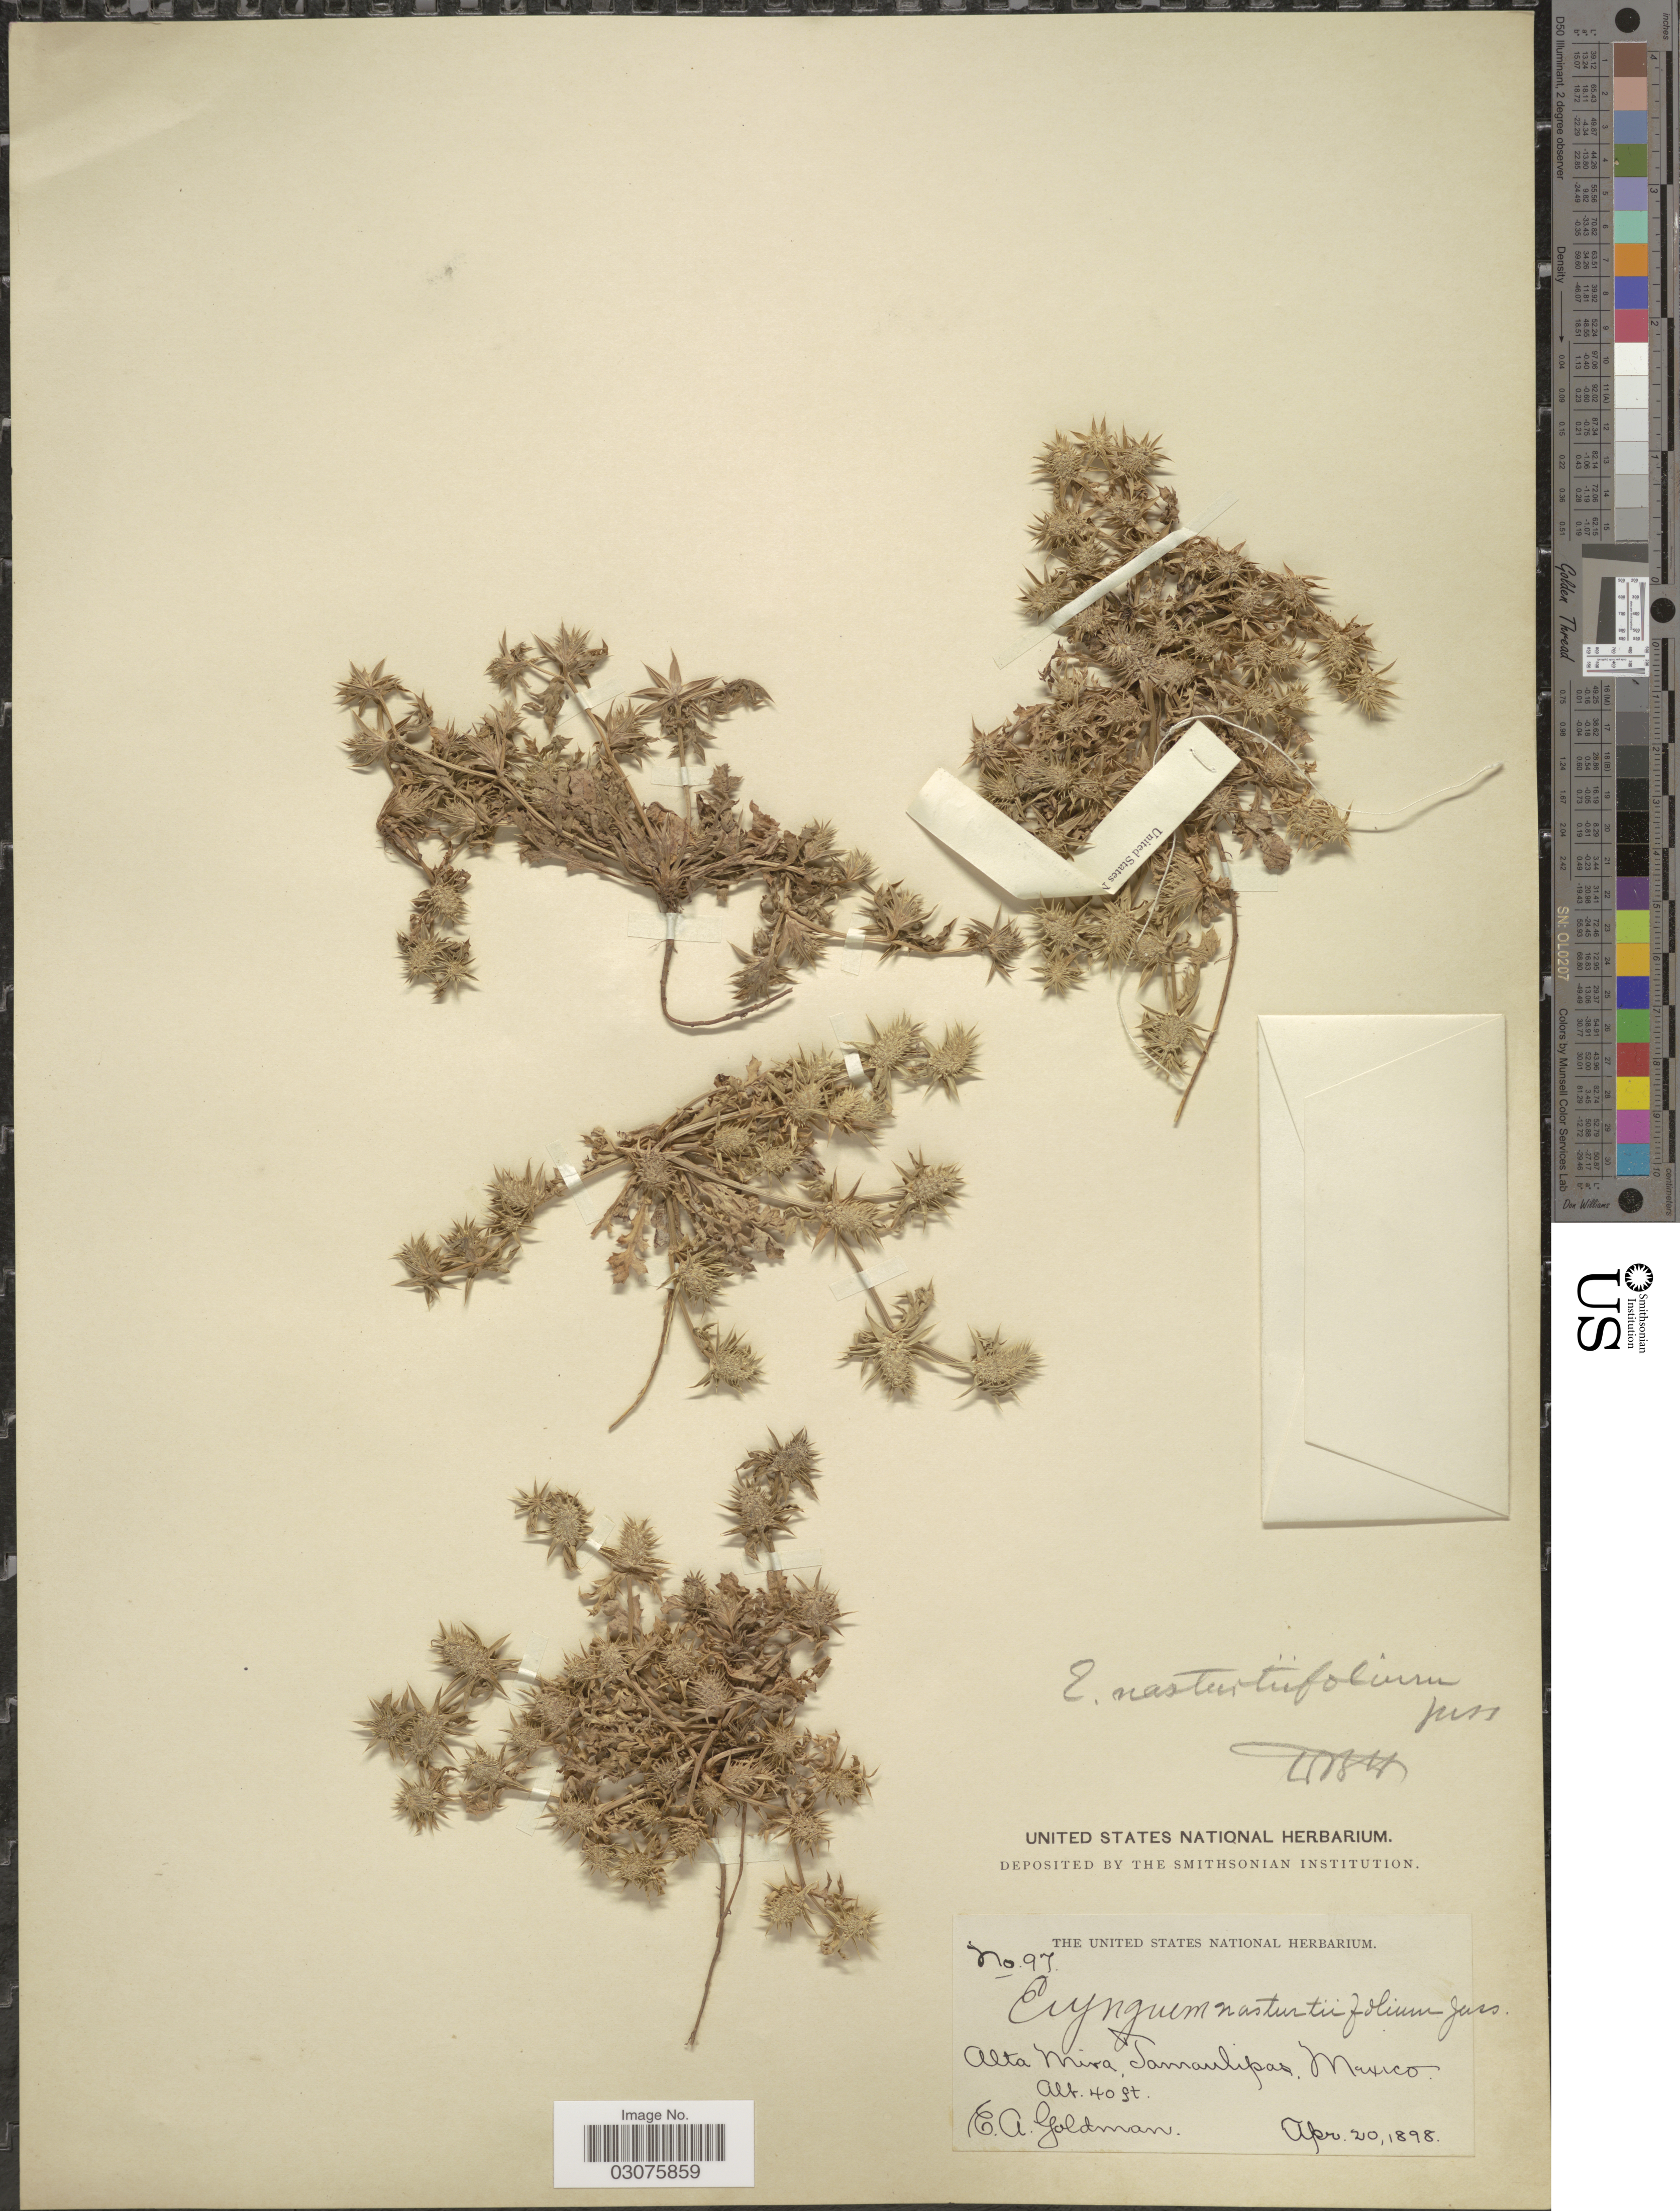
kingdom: Plantae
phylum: Tracheophyta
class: Magnoliopsida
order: Apiales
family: Apiaceae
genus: Eryngium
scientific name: Eryngium nasturtiifolium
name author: Juss. ex F. Delaroche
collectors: E. A. Goldman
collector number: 97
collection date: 1898-04-20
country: Mexico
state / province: México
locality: Alta Mira, Tamaulipas.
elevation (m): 12